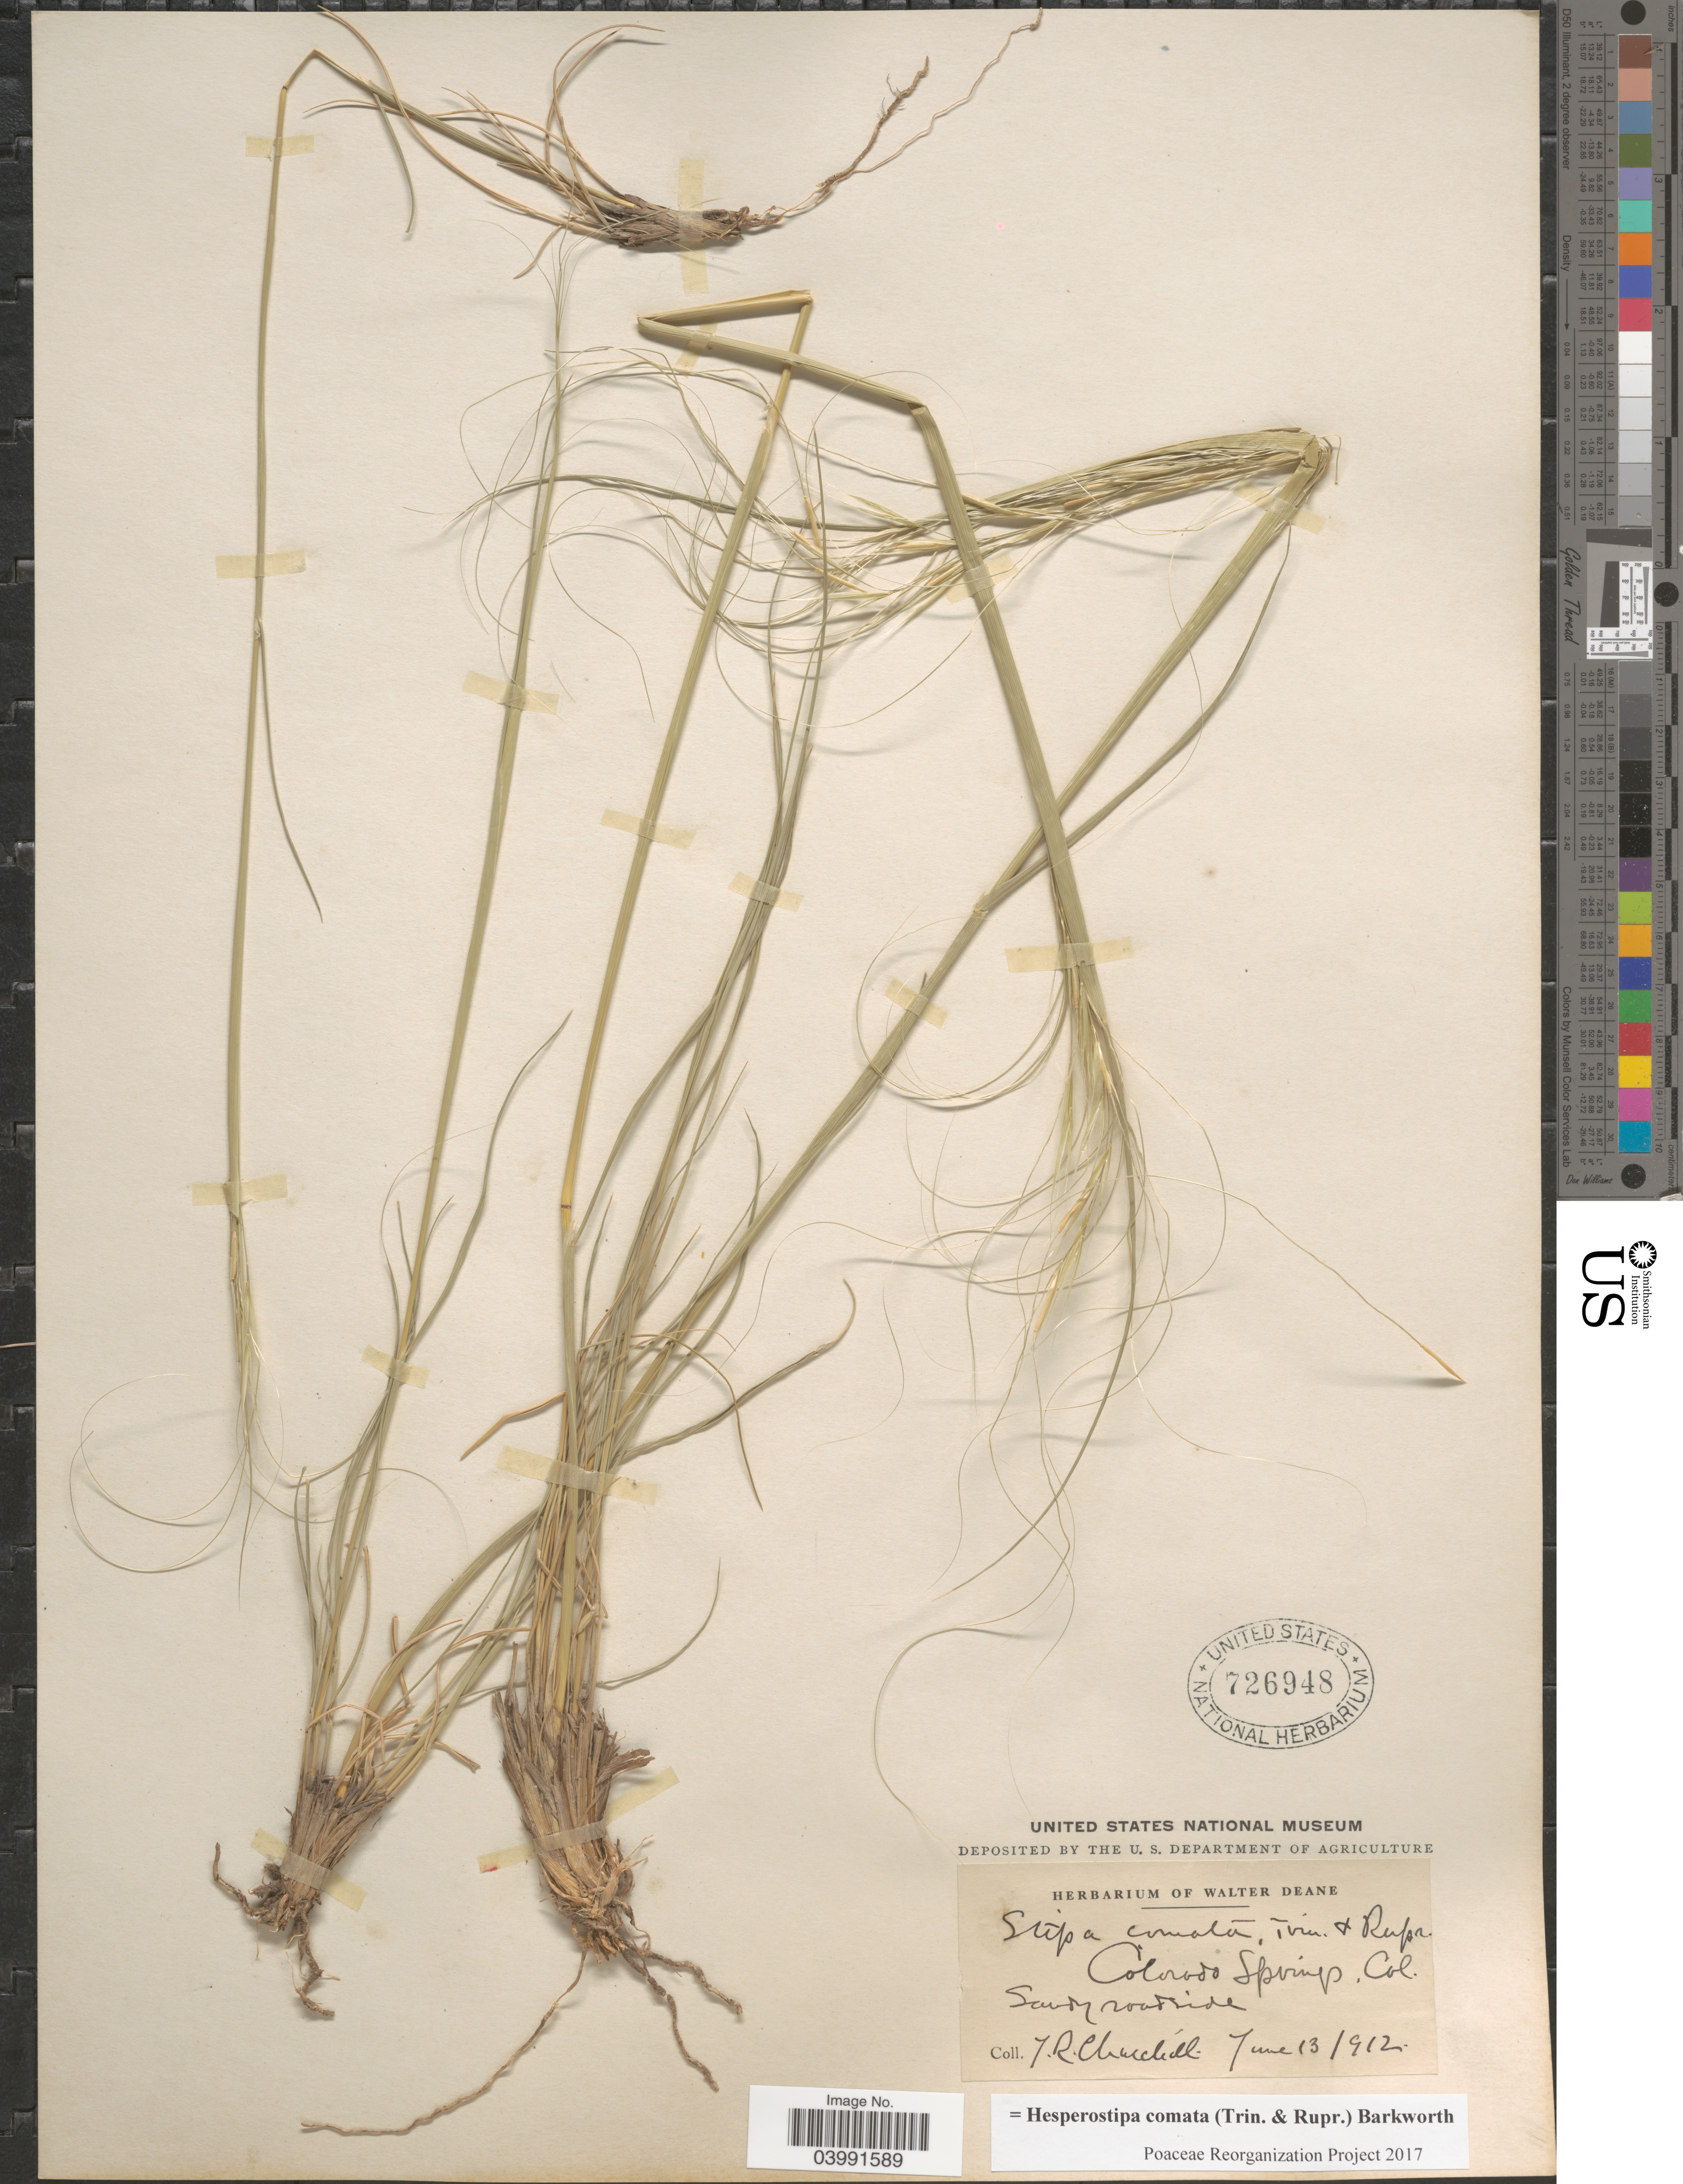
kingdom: Plantae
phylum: Tracheophyta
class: Liliopsida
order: Poales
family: Poaceae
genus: Hesperostipa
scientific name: Hesperostipa comata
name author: (Trin. & Rupr.) Barkworth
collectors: T. Churchill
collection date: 1912-06-13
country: United States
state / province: Colorado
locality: Colorado Springs.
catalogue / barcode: US 726948